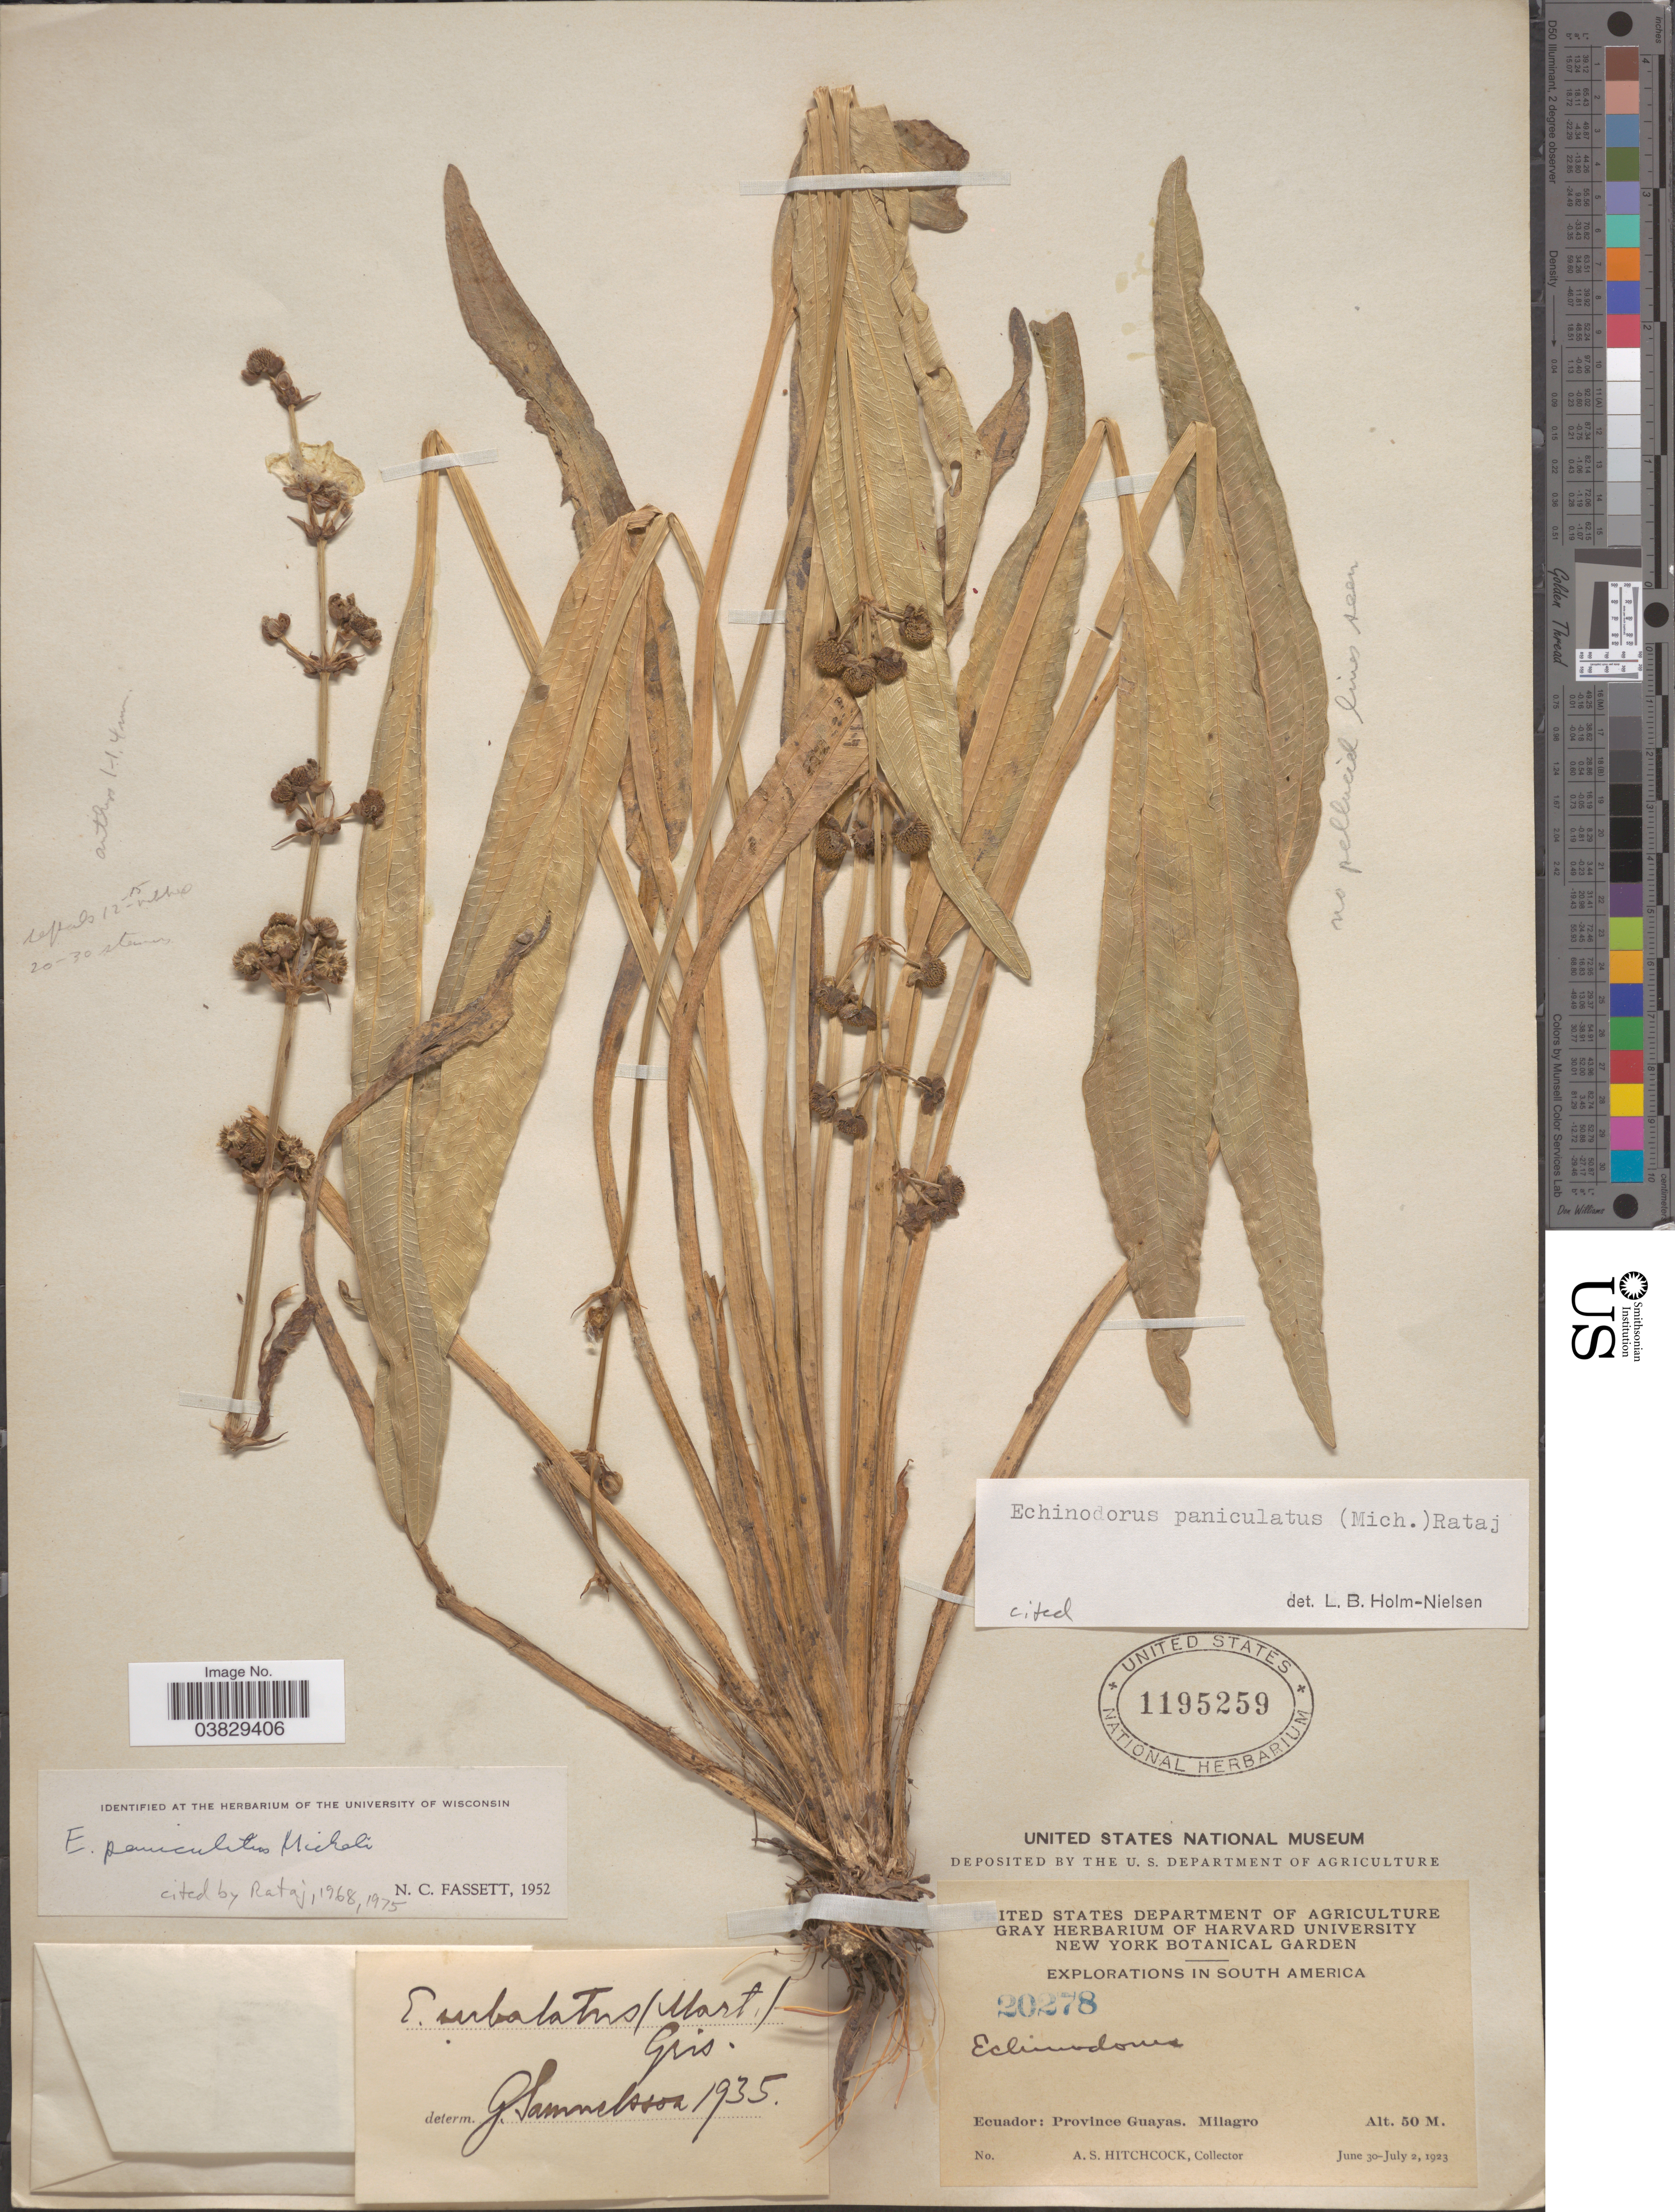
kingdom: Plantae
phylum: Tracheophyta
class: Liliopsida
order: Alismatales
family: Alismataceae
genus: Echinodorus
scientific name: Echinodorus paniculatus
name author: Micheli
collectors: A. S. Hitchcock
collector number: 20278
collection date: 1923-06-30/1923-07-02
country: Ecuador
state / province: Guayas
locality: Milagro.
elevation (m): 50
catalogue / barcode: US 1195259